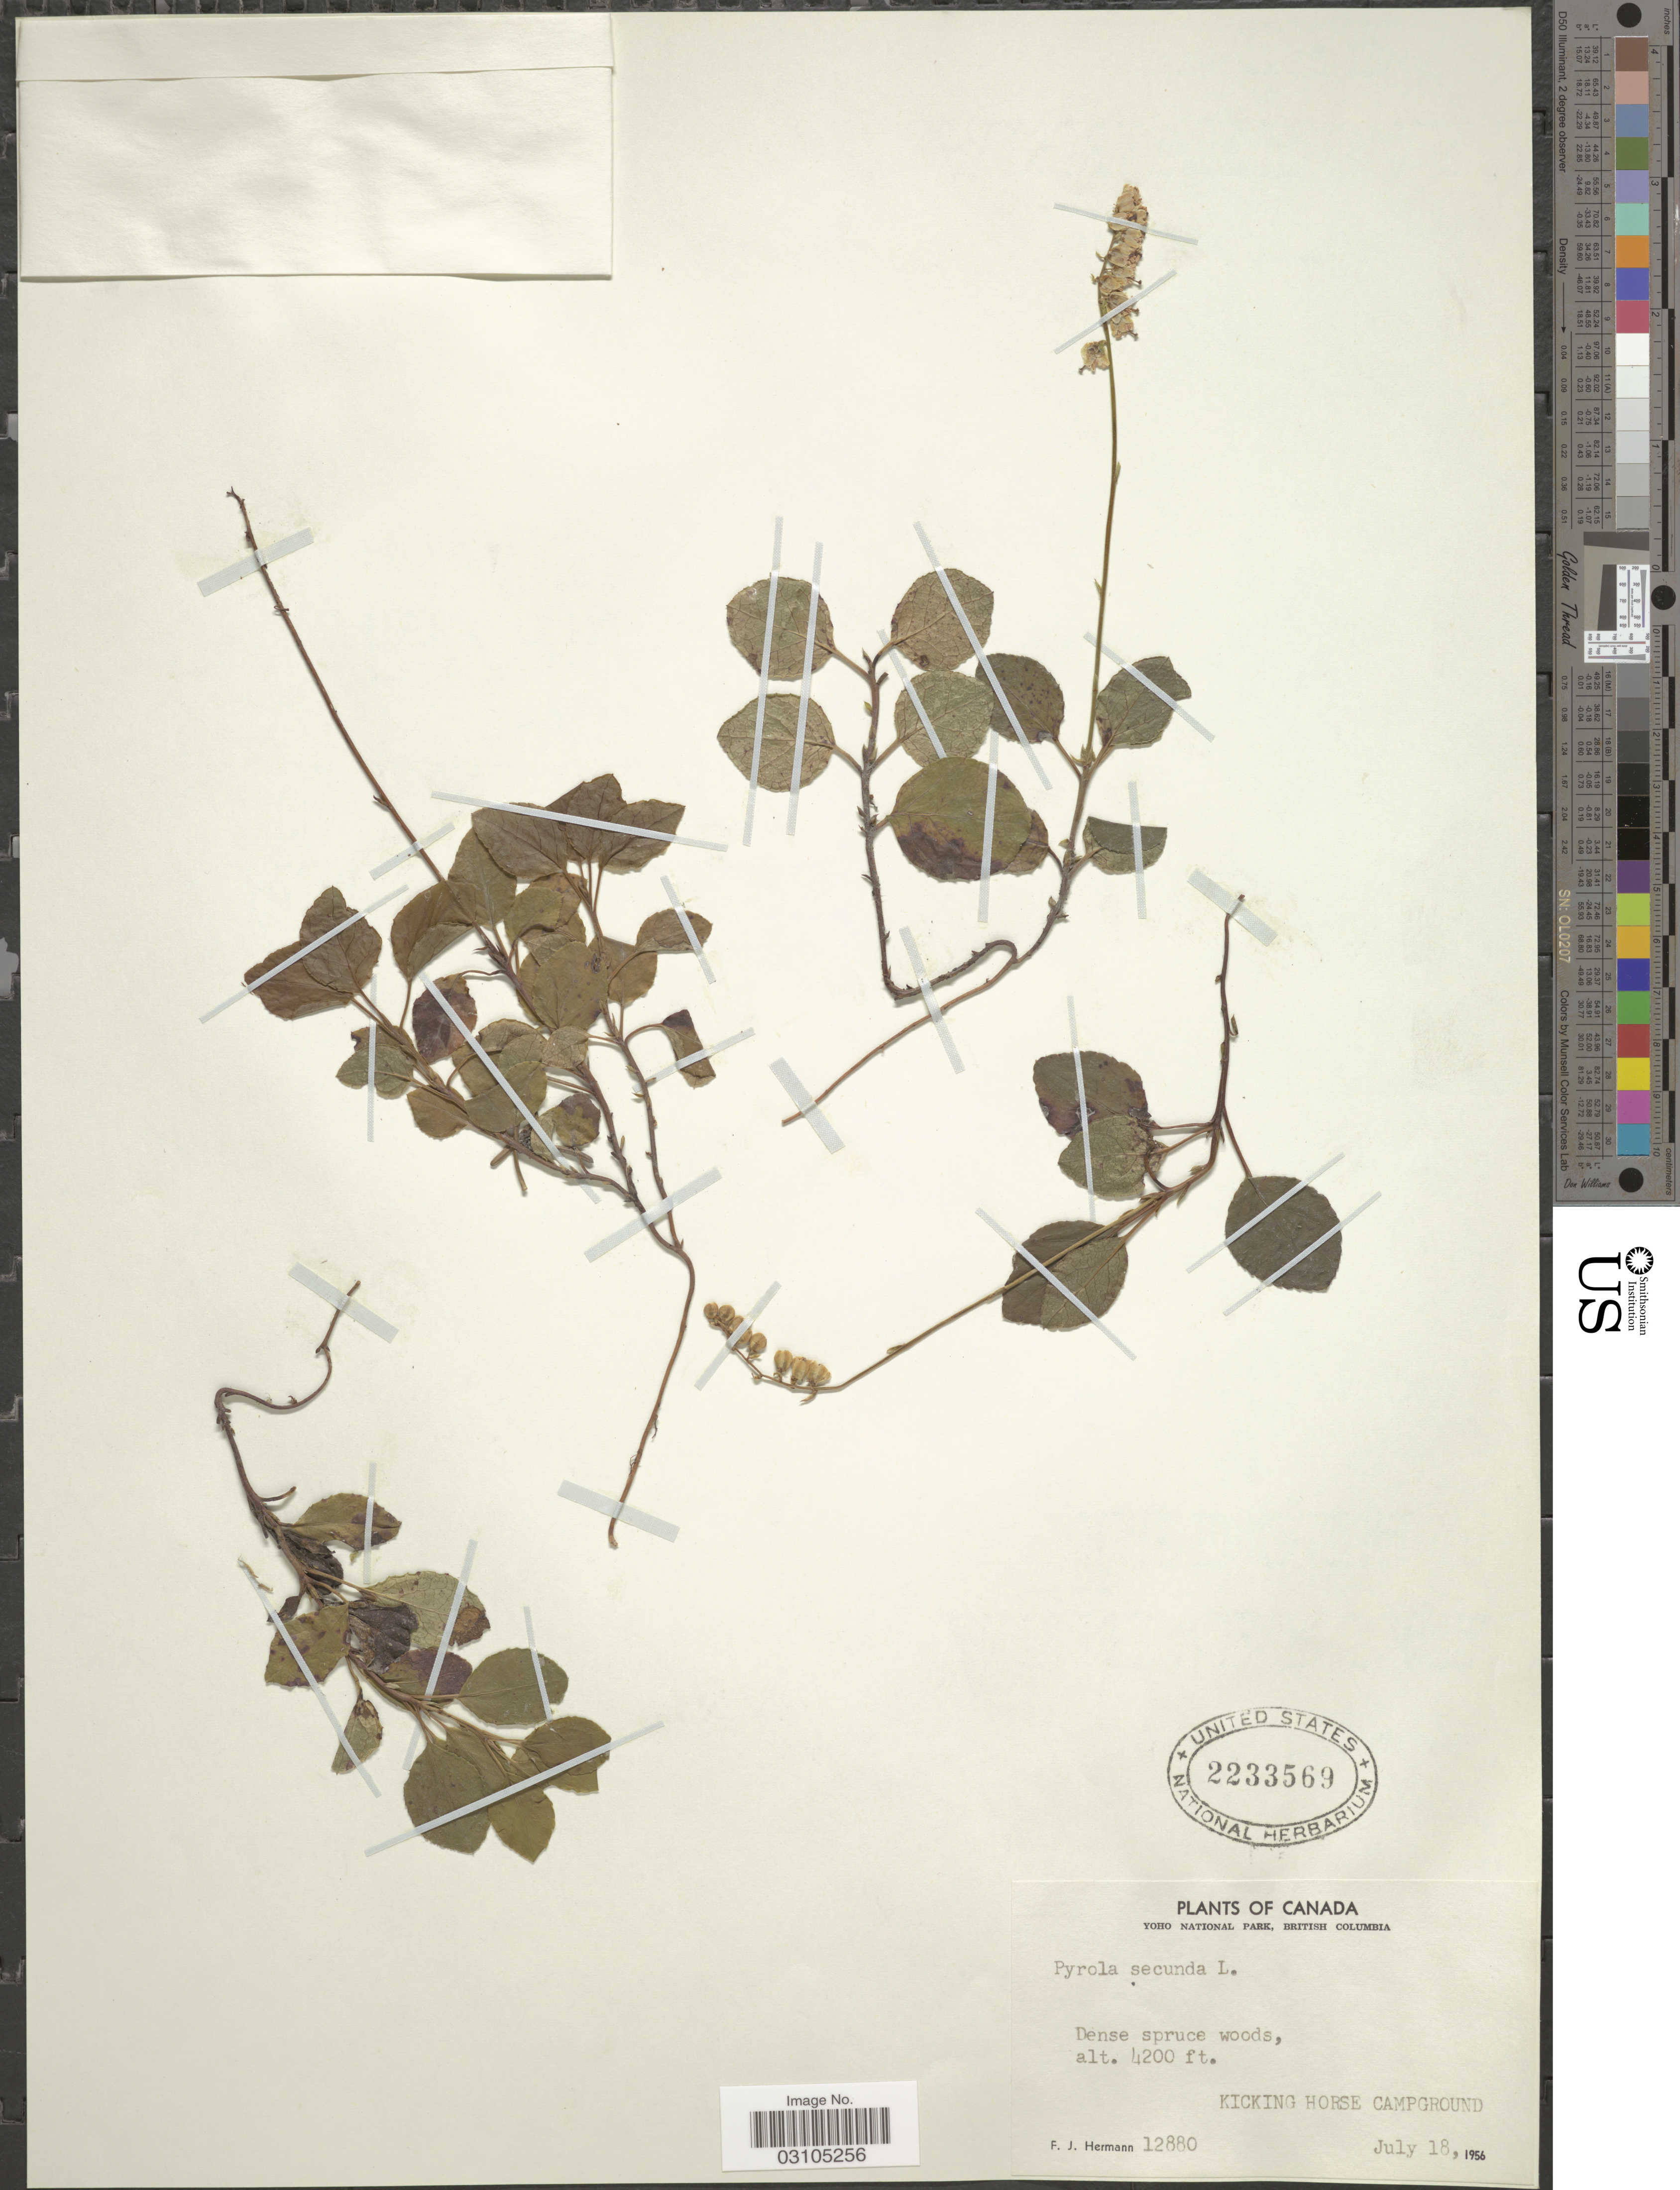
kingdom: Plantae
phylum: Tracheophyta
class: Magnoliopsida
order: Ericales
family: Ericaceae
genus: Orthilia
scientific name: Orthilia secunda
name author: (L.) House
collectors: F. J. Hermann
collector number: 12880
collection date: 1956-07-18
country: Canada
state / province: British Columbia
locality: Yoho National Park. Kicking Horse Campground.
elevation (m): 1280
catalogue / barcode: US 2233569